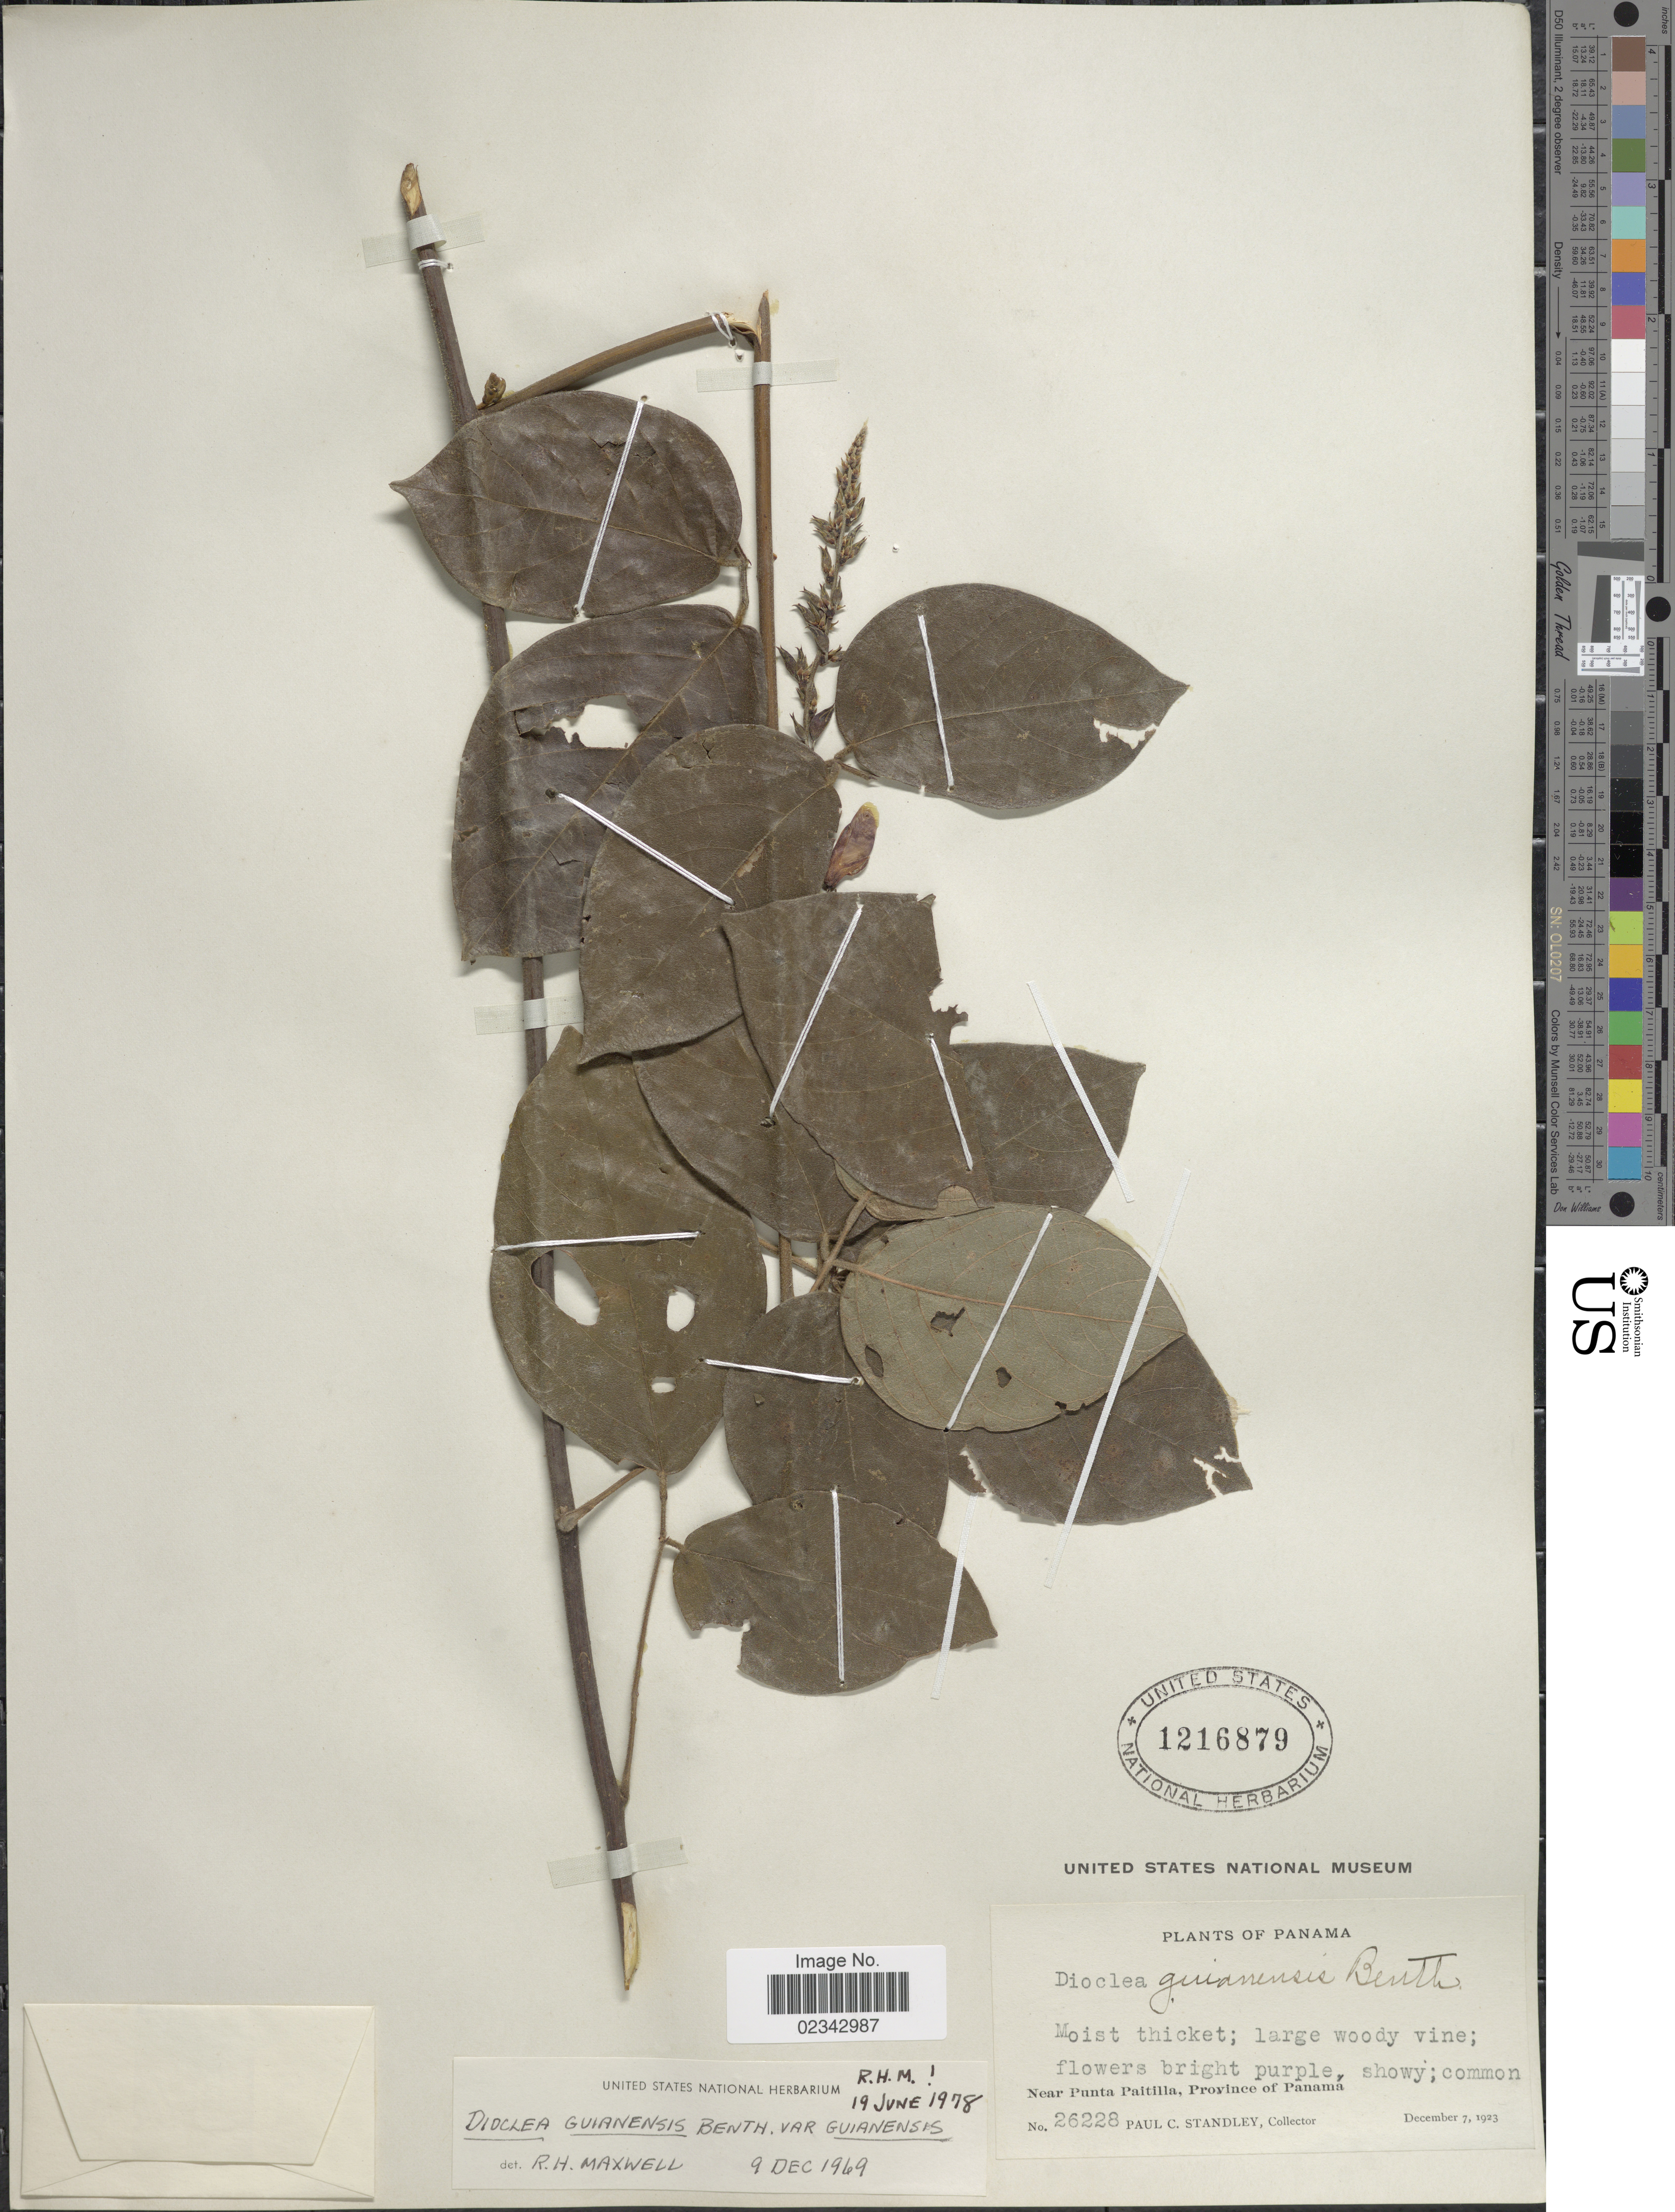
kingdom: Plantae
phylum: Tracheophyta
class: Magnoliopsida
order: Fabales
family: Fabaceae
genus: Dioclea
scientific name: Dioclea guianensis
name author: Benth.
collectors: P. C. Standley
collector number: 26228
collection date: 1923-12-07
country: Panama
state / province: Panamá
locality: Moist thicket; common, Near Punta Paitilla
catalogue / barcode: US 1216879